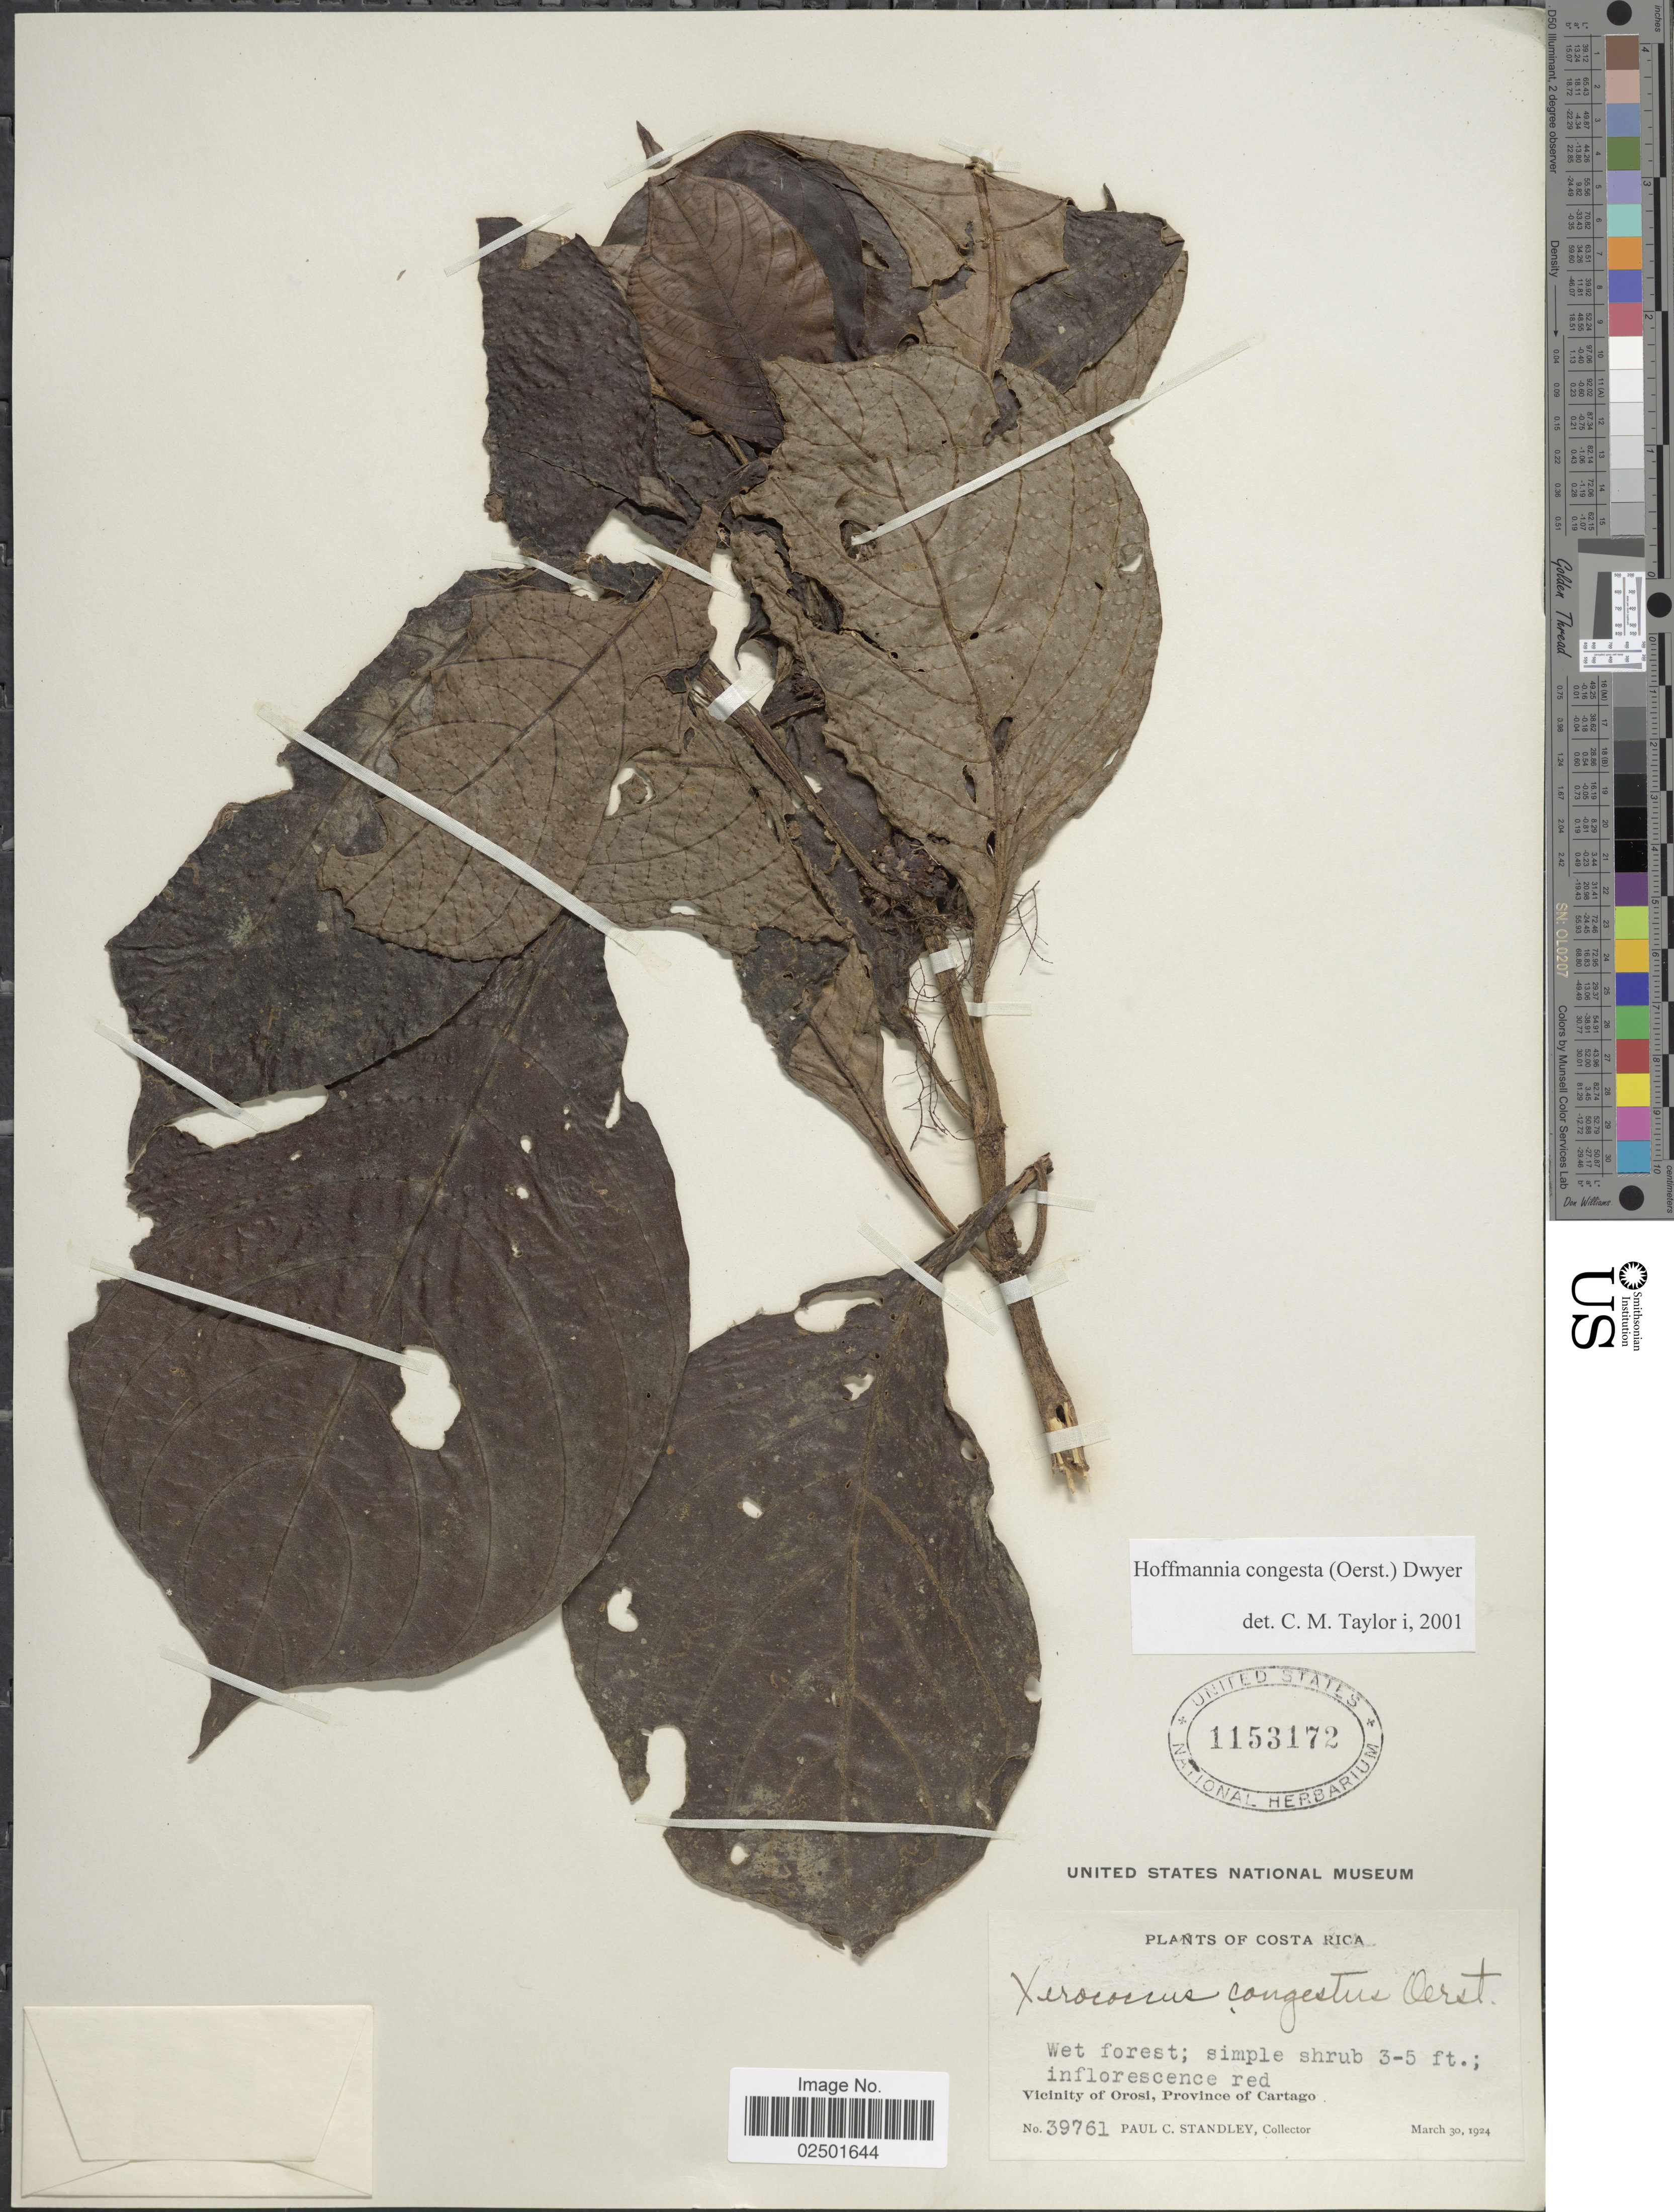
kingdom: Plantae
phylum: Tracheophyta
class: Magnoliopsida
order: Gentianales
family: Rubiaceae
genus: Hoffmannia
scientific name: Hoffmannia congesta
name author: (Oerst.) Dwyer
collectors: P. C. Standley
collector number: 39761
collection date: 1924-03-30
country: Costa Rica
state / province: Cartago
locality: Vicinity of Orosi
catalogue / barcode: US 1153172